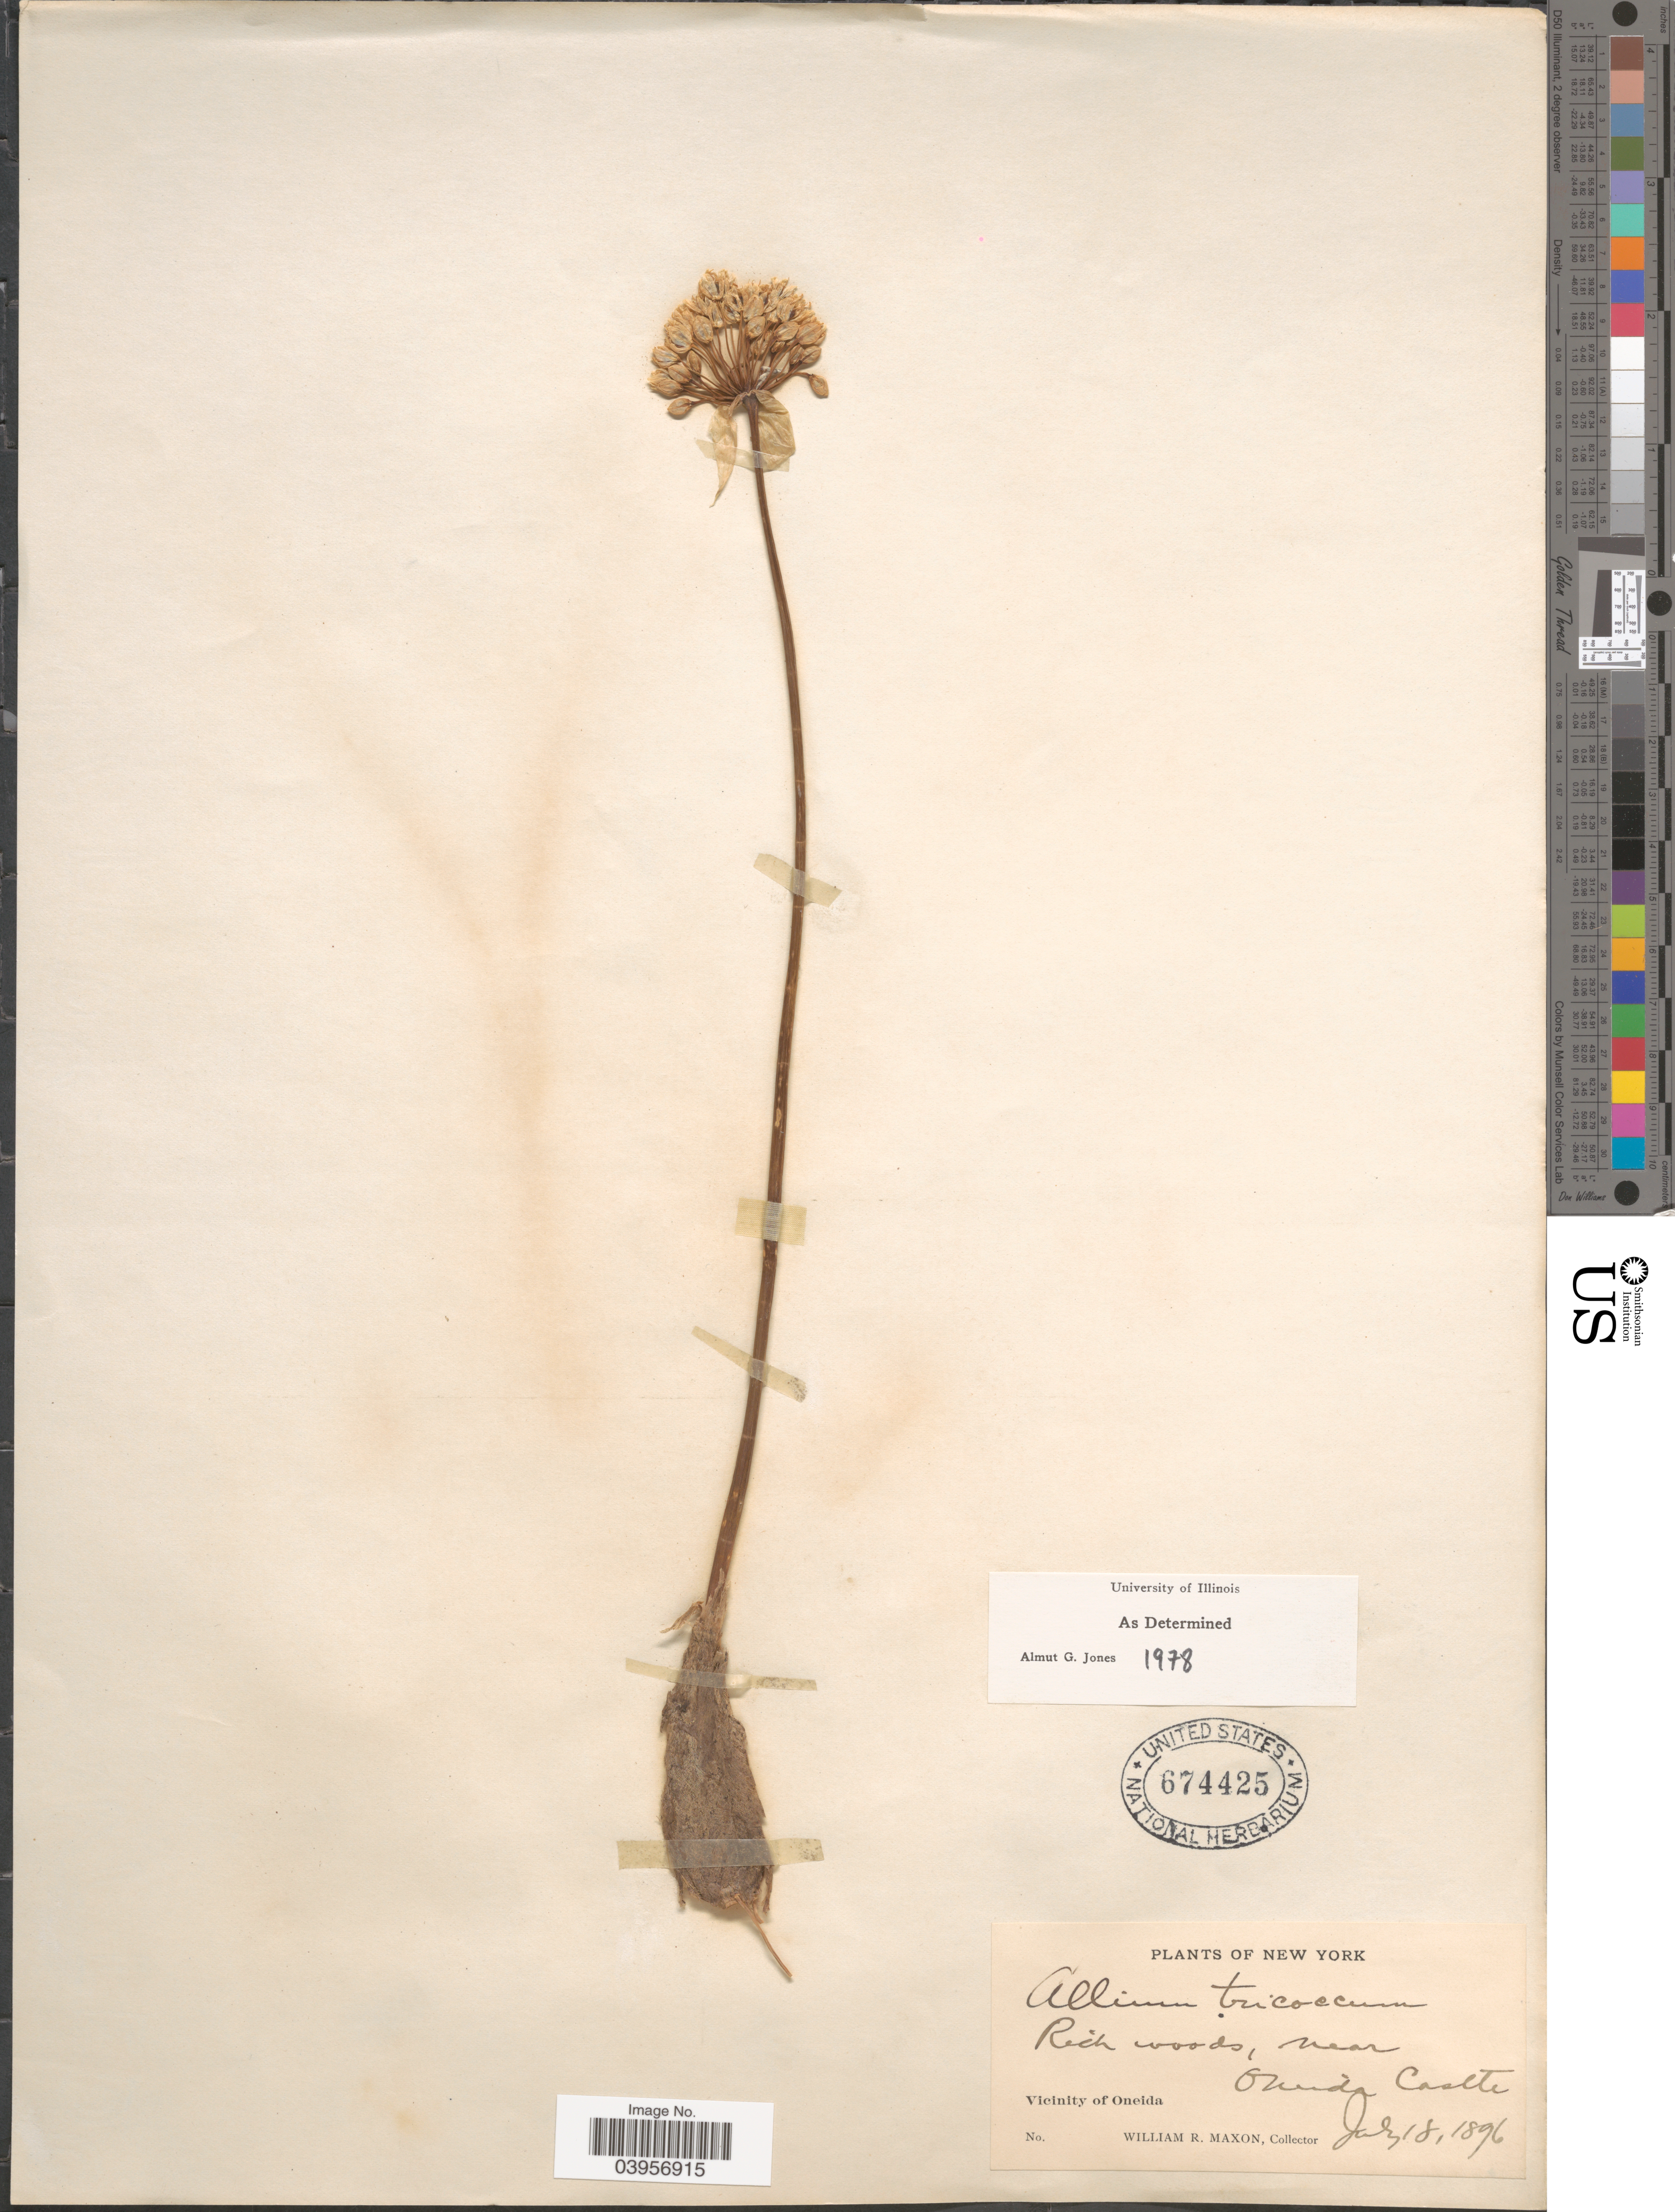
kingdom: Plantae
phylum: Tracheophyta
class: Liliopsida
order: Asparagales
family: Amaryllidaceae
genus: Allium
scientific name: Allium tricoccum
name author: Aiton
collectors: W. R. Maxon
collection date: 1896-07-18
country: United States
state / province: New York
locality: Rich woods, near Oneida Castle. Vicinity of Oneida.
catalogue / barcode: US 674425